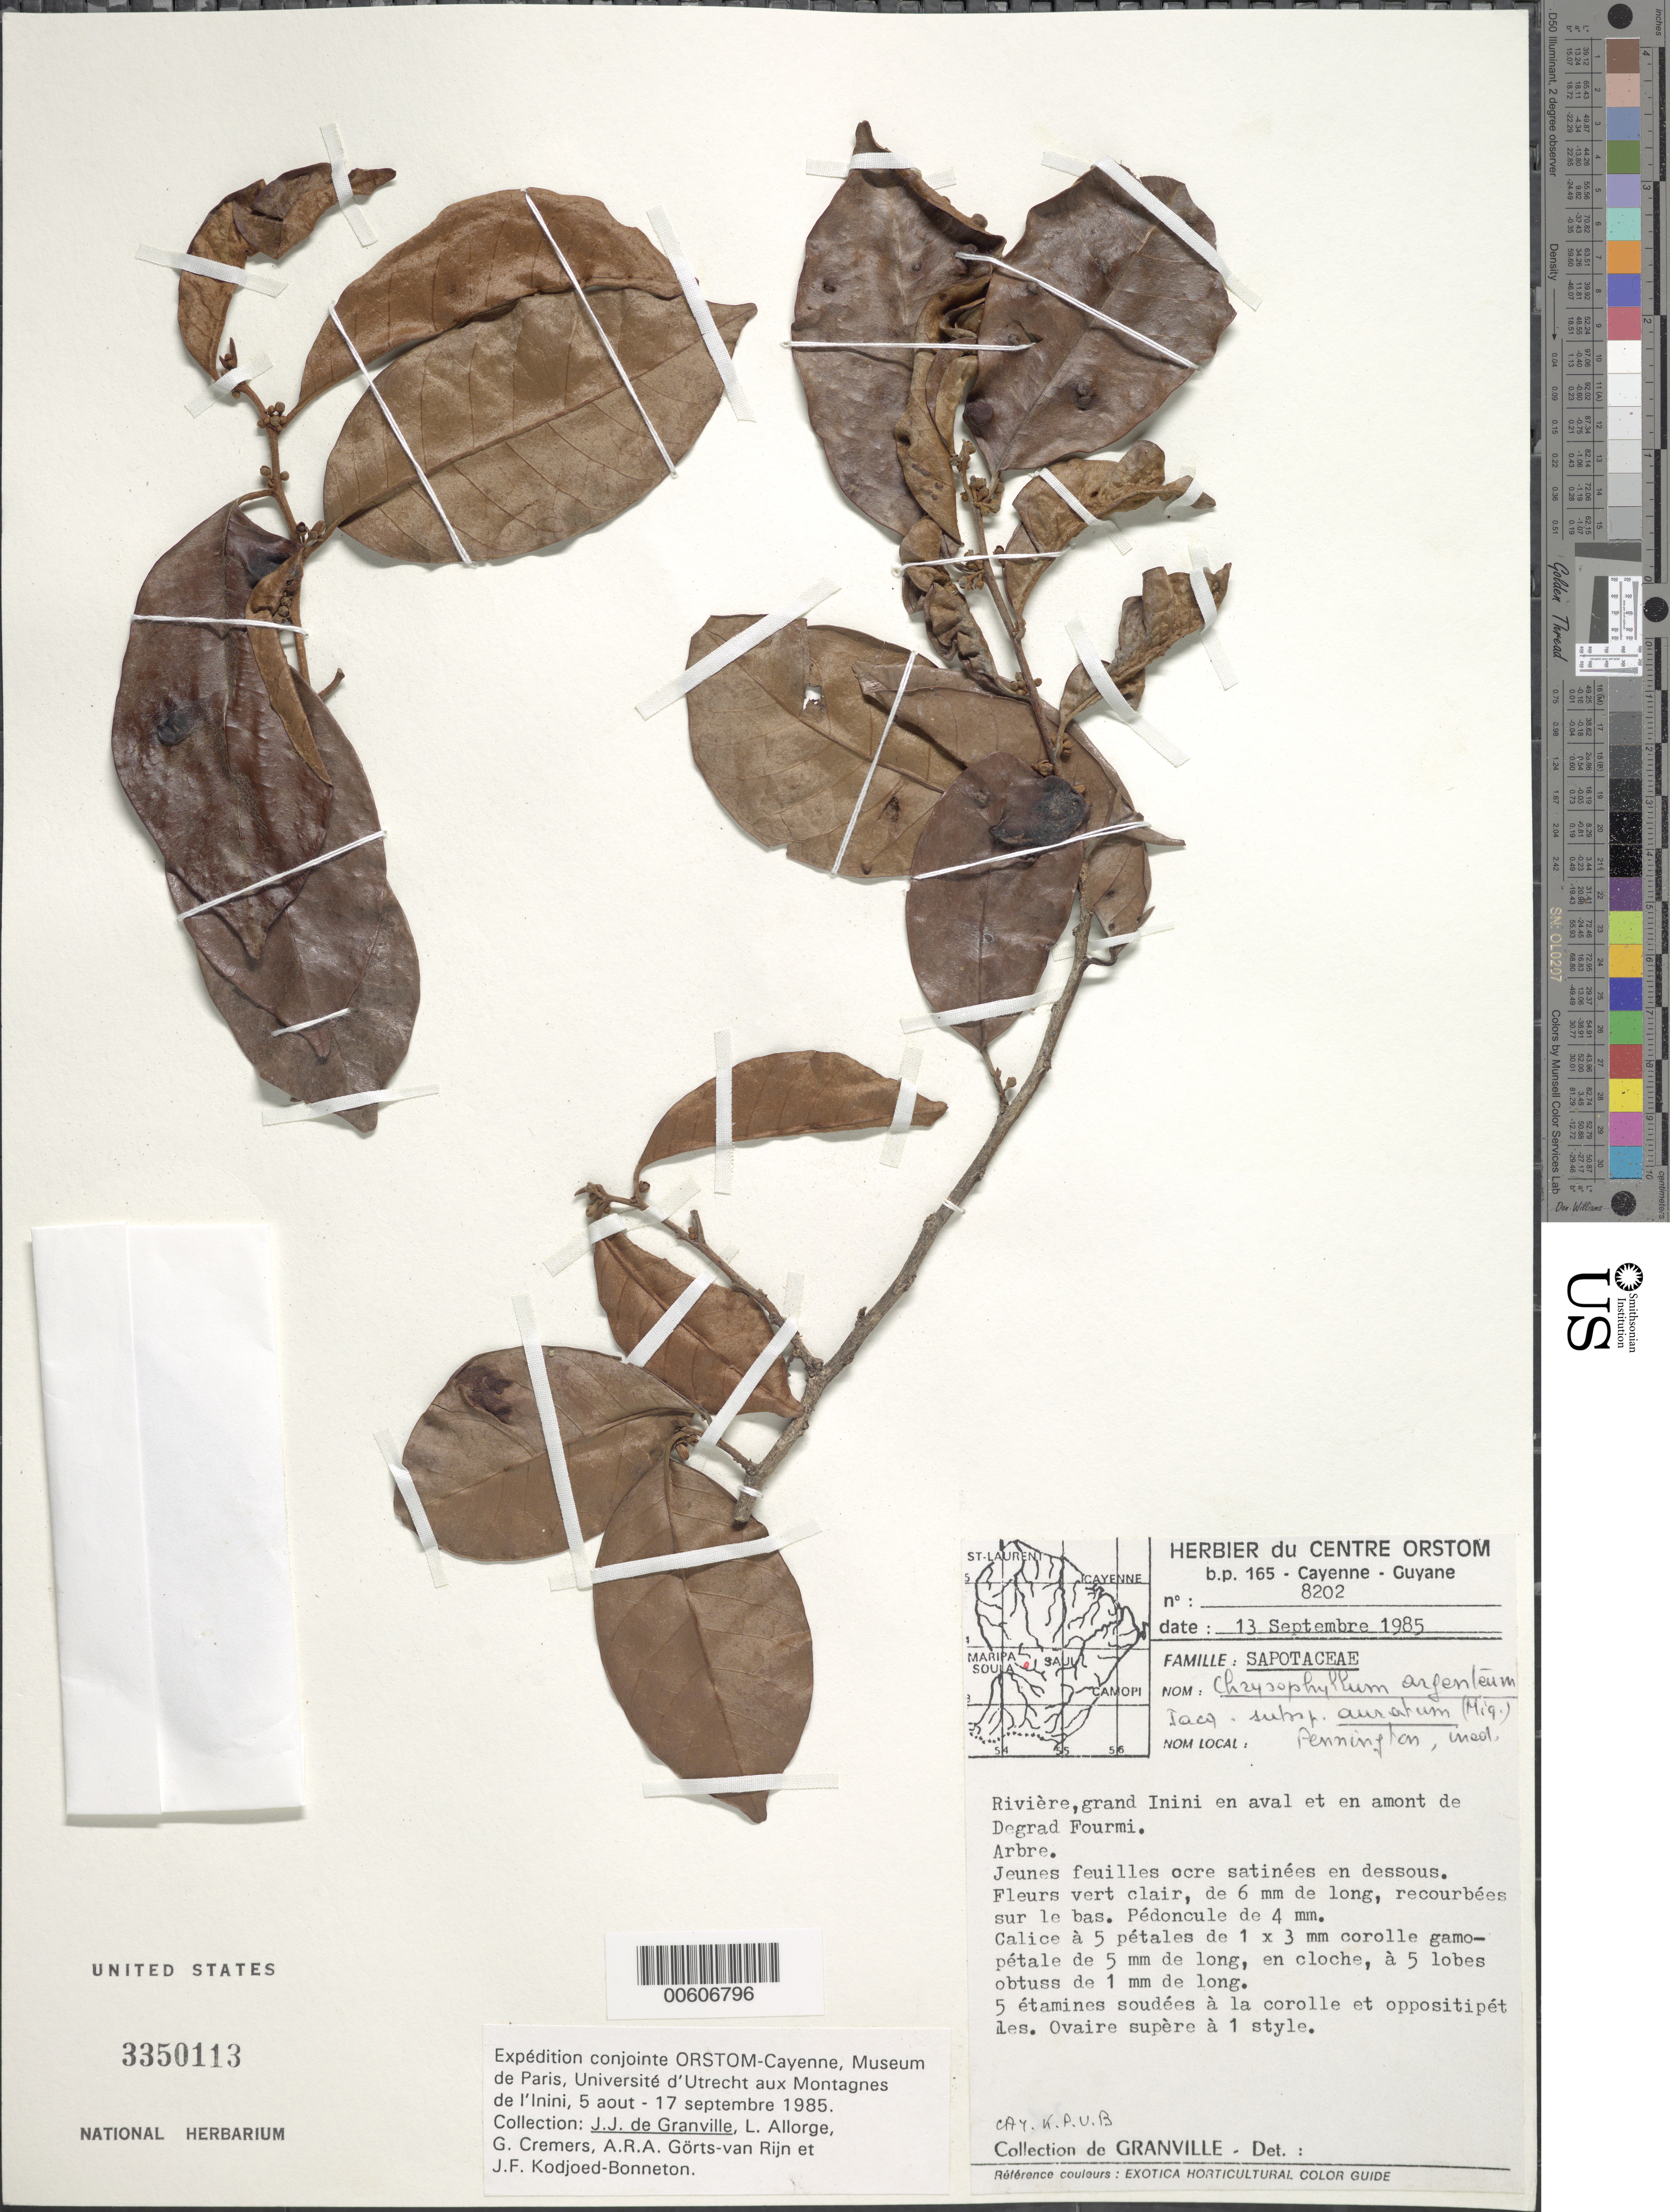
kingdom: Plantae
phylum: Tracheophyta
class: Magnoliopsida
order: Ericales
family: Sapotaceae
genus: Chrysophyllum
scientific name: Chrysophyllum argenteum subsp. auratum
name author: (Miq.) T.D. Penn.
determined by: Pennington, T. D., (K)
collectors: J.-J. de Granville, L. Allorge, G. Cremers, A. .R. A. Görts-van Rijn & J. Kodjoed-Bonneton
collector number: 8202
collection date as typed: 13-Sep-85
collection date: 1985-09-13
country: French Guiana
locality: Montagnes Bellevue de l'Inini, Rivière Grand Inini en aval et en amont de Dégrad Fourmi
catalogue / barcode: US 3350113